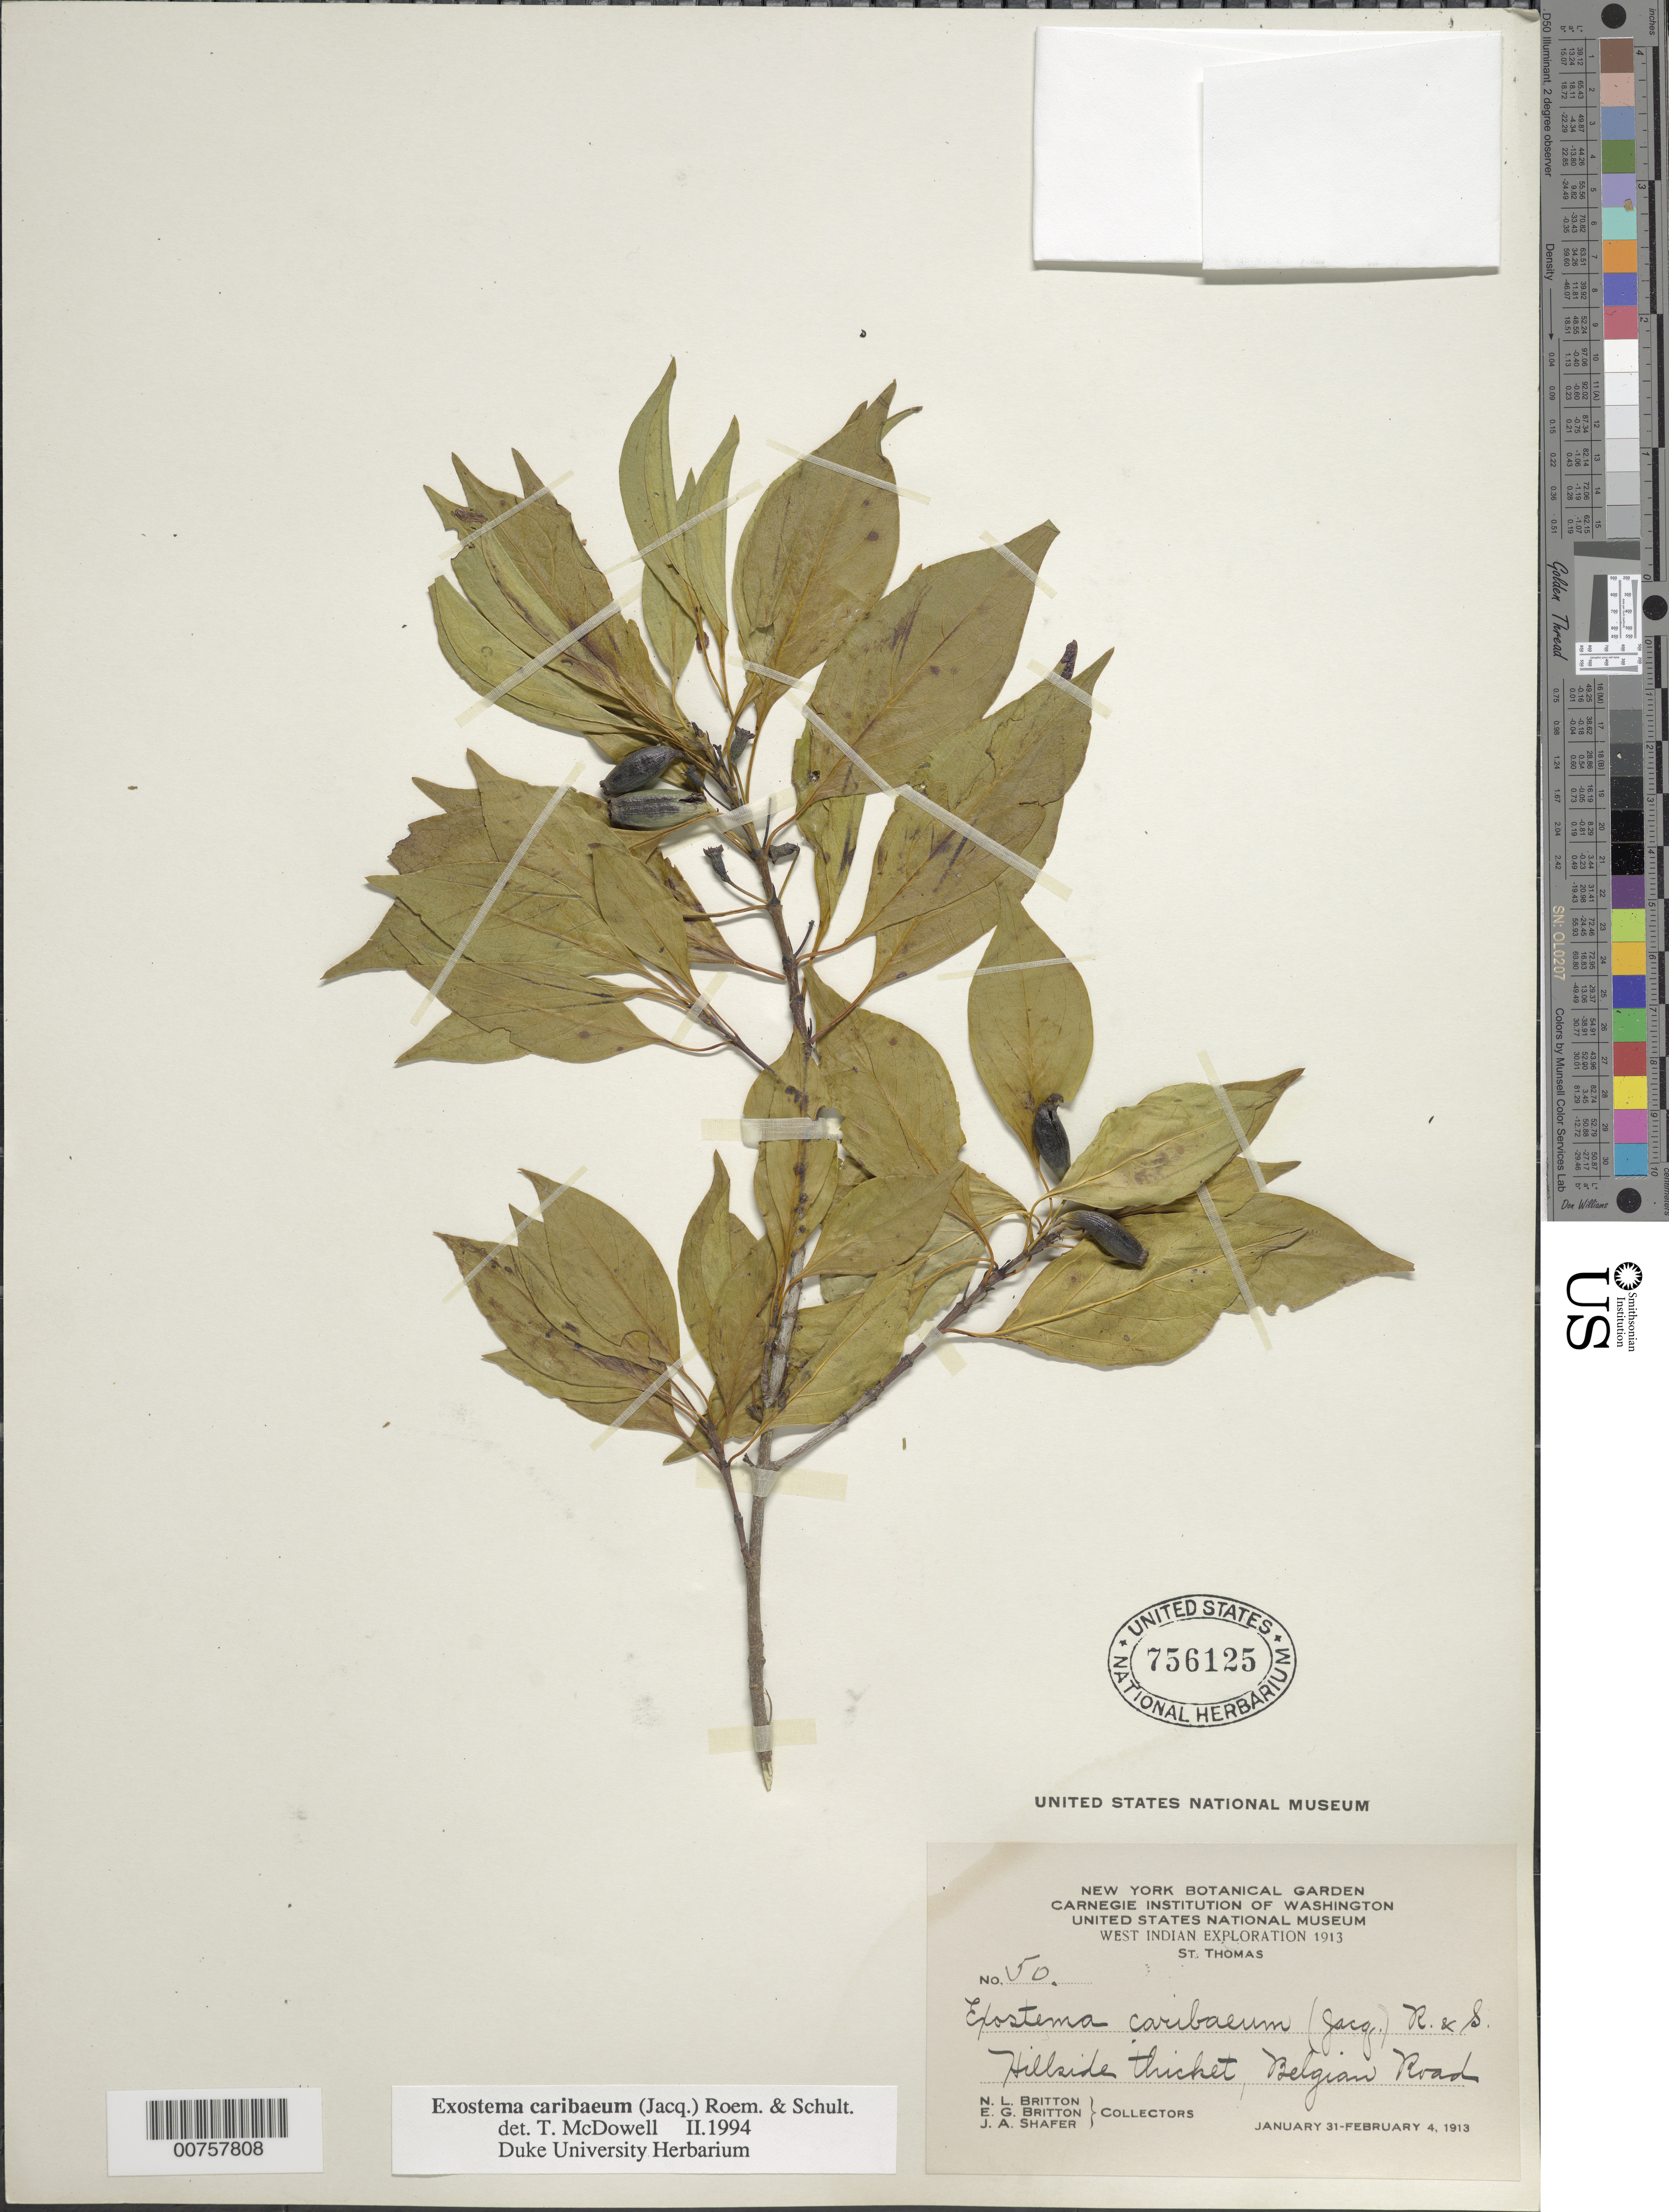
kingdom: Plantae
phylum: Tracheophyta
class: Magnoliopsida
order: Gentianales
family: Rubiaceae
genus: Exostema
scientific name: Exostema caribaeum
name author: (Jacq.) Roem. & Schult.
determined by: McDowell, T.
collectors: N. Britton, E. G. Britton & J. A. Shafer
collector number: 50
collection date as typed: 31 Jan 1913 to 04 Feb 1913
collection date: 1913-01-31/1913-02-04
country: U.S. Virgin Islands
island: St. Thomas Island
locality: Belgian Road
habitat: Hilliside thicket.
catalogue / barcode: US 756125